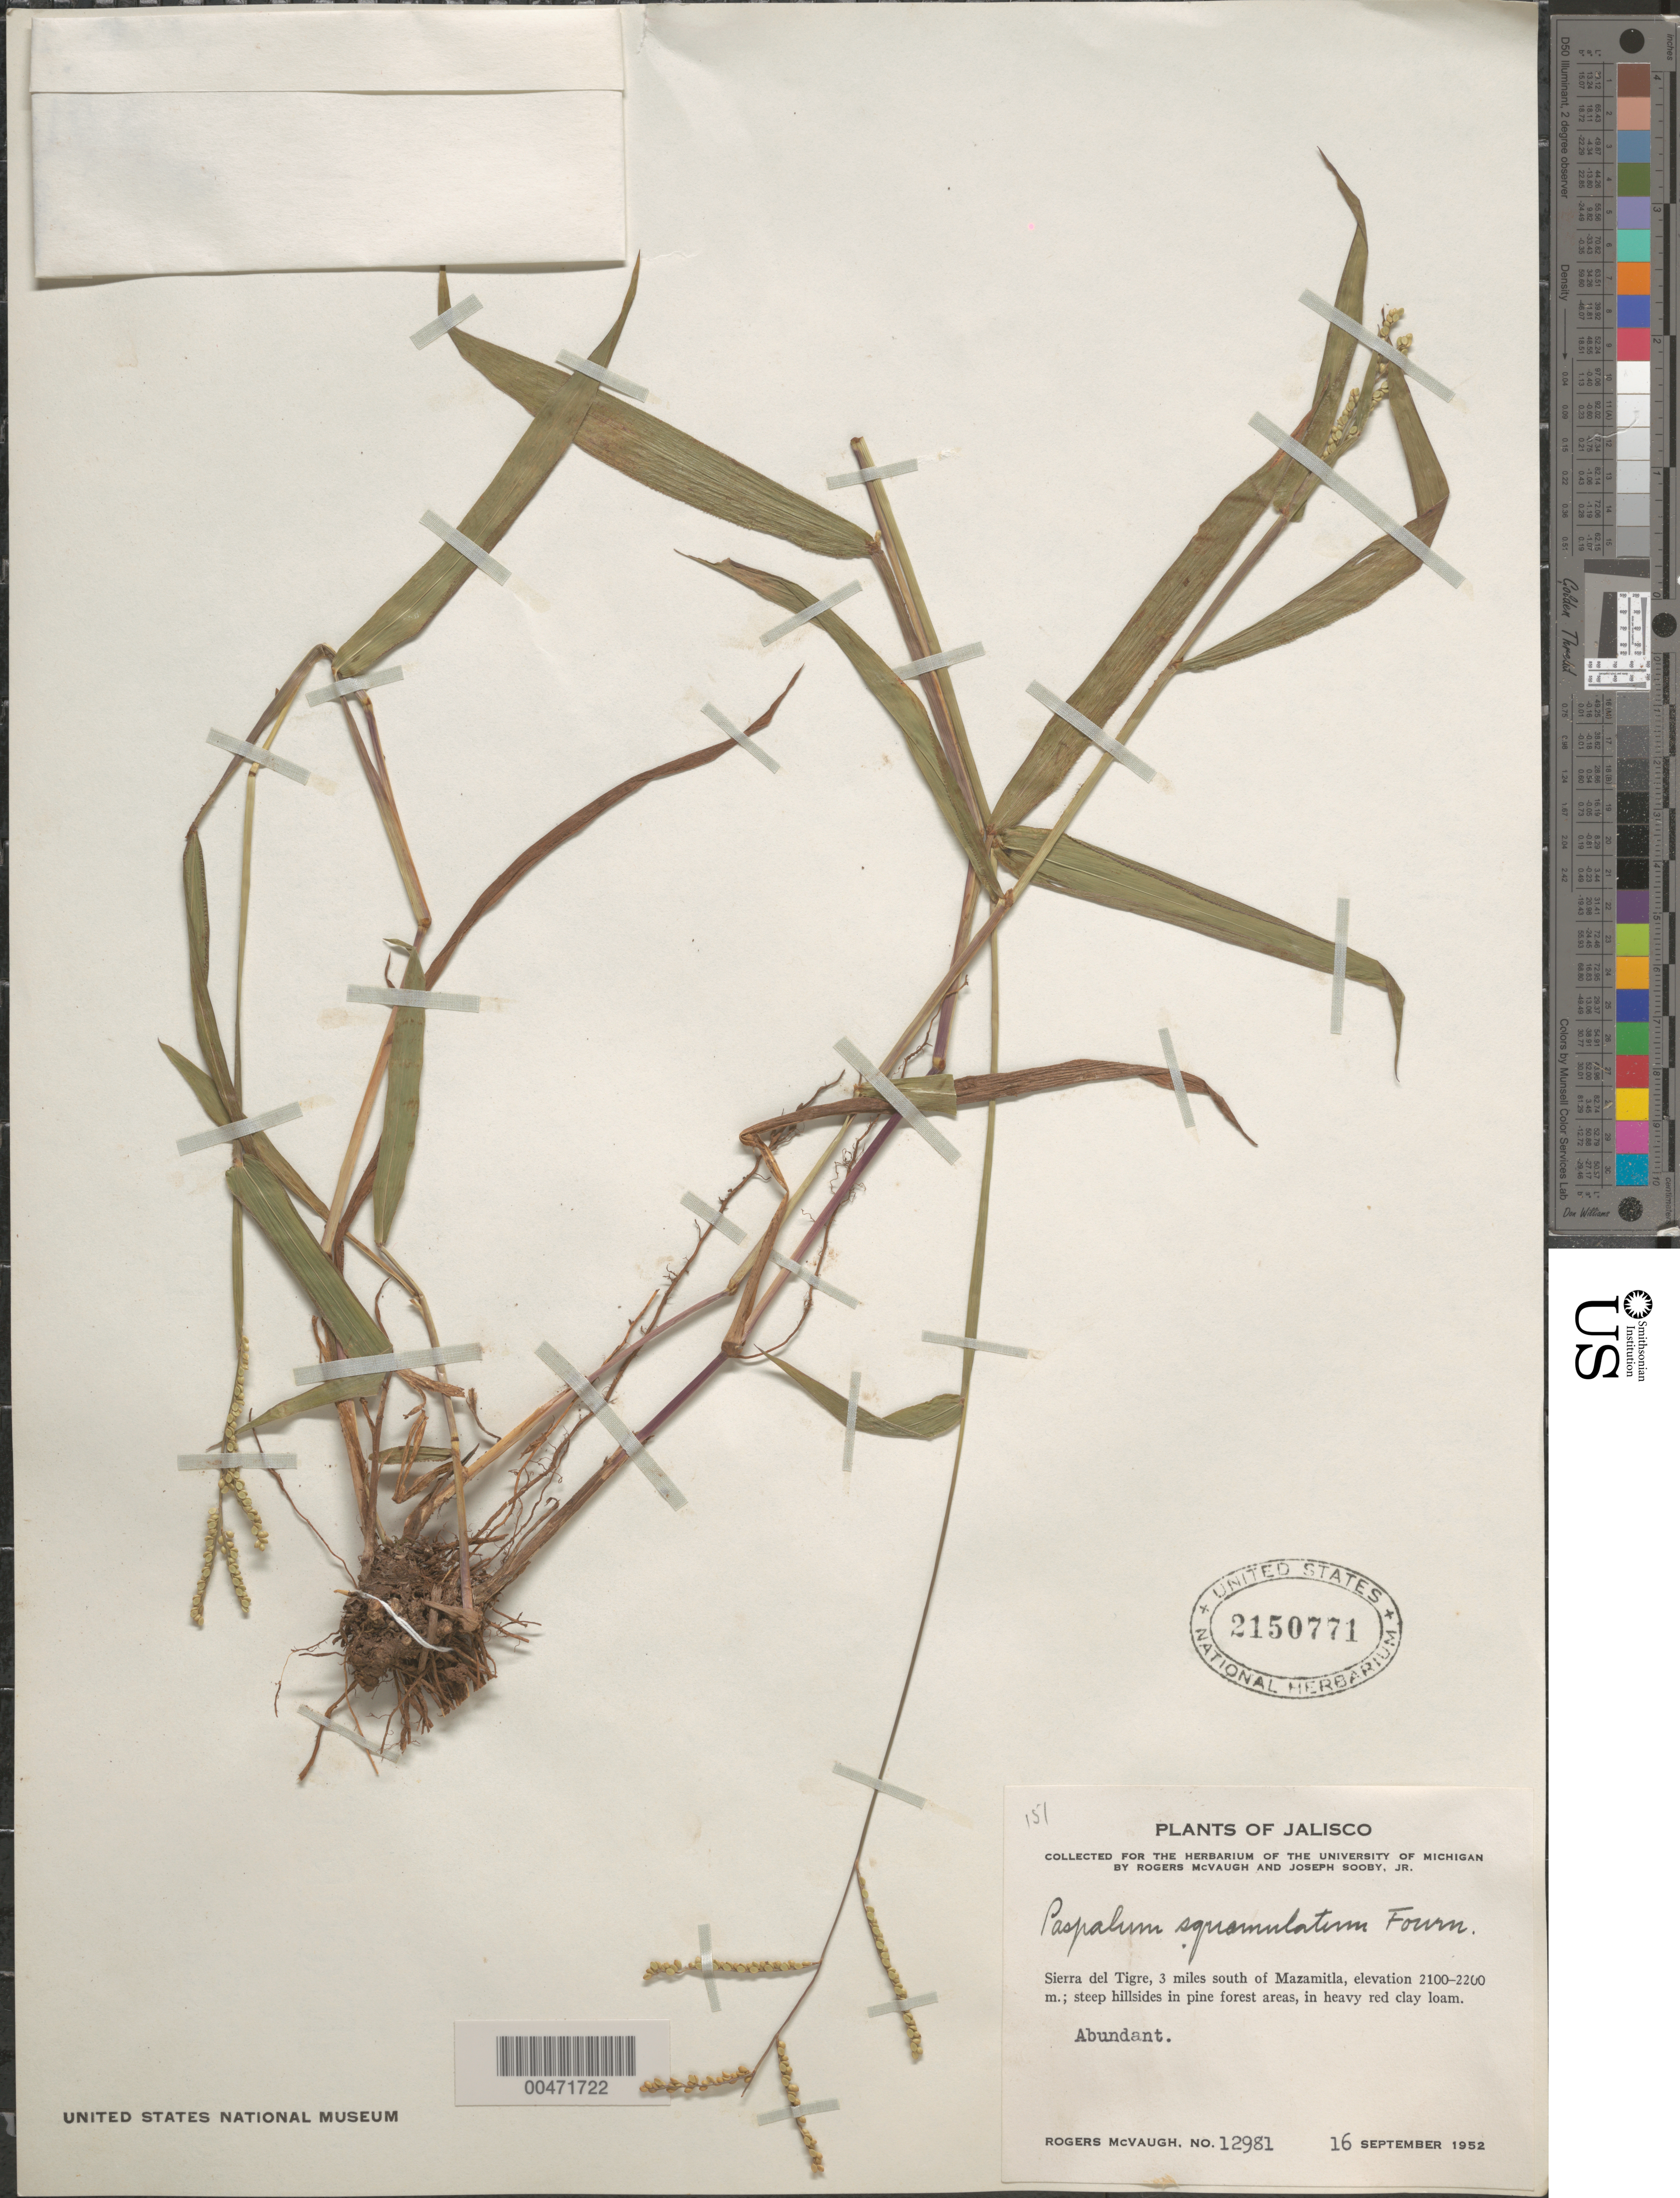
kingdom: Plantae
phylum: Tracheophyta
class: Liliopsida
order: Poales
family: Poaceae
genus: Paspalum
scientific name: Paspalum squamulatum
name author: E. Fourn.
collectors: R. McVaugh & J. Sooby Jr.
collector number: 12981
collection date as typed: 16 Sep 1952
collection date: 1952-09-16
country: Mexico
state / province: Jalisco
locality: Sierra del Tigre, 3 mi S of Mazamitla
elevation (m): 2100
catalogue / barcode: US 2150771